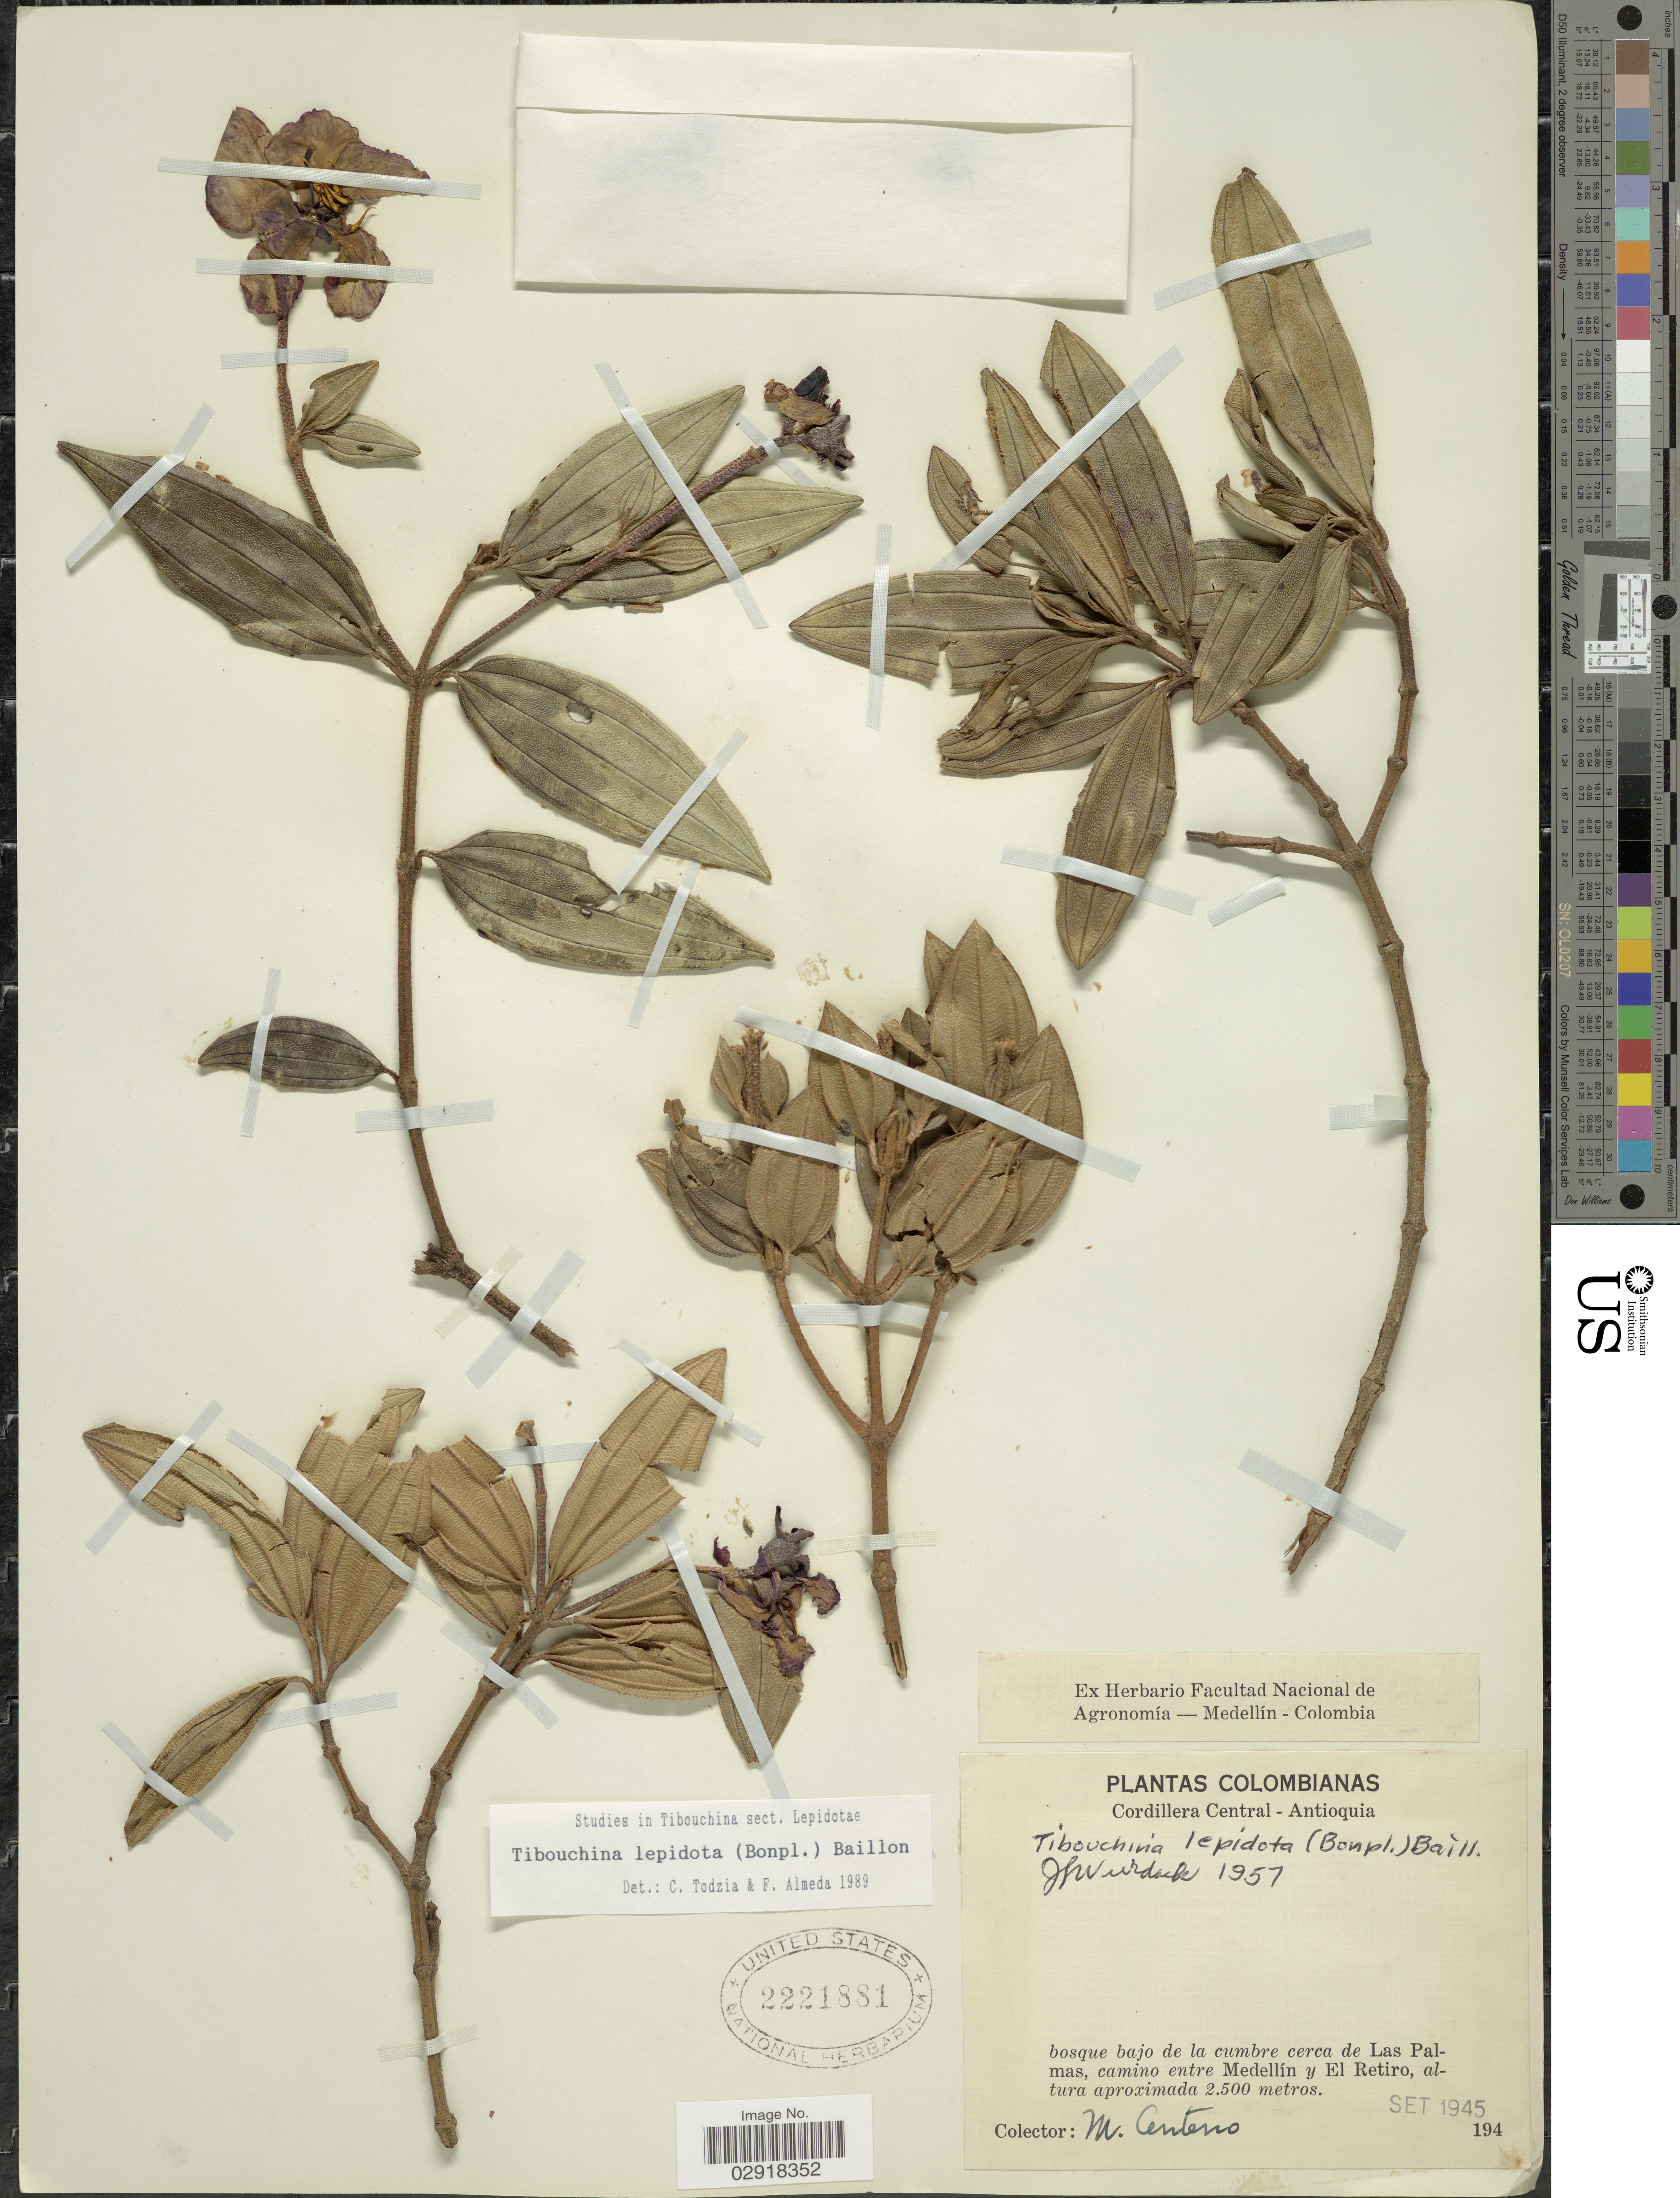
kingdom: Plantae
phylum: Tracheophyta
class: Magnoliopsida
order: Myrtales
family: Melastomataceae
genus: Andesanthus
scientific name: Andesanthus lepidotus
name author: (Humb. & Bonpl.) P.J.F. Guim. & Michelang.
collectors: M. Centeno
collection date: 1945-09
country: Colombia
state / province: Antioquia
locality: Cordillera Central, bosque bajo de la cumbre cerca de Las Palmas, camino entre Medellín y El Retiro.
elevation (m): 2500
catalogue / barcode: US 2221881